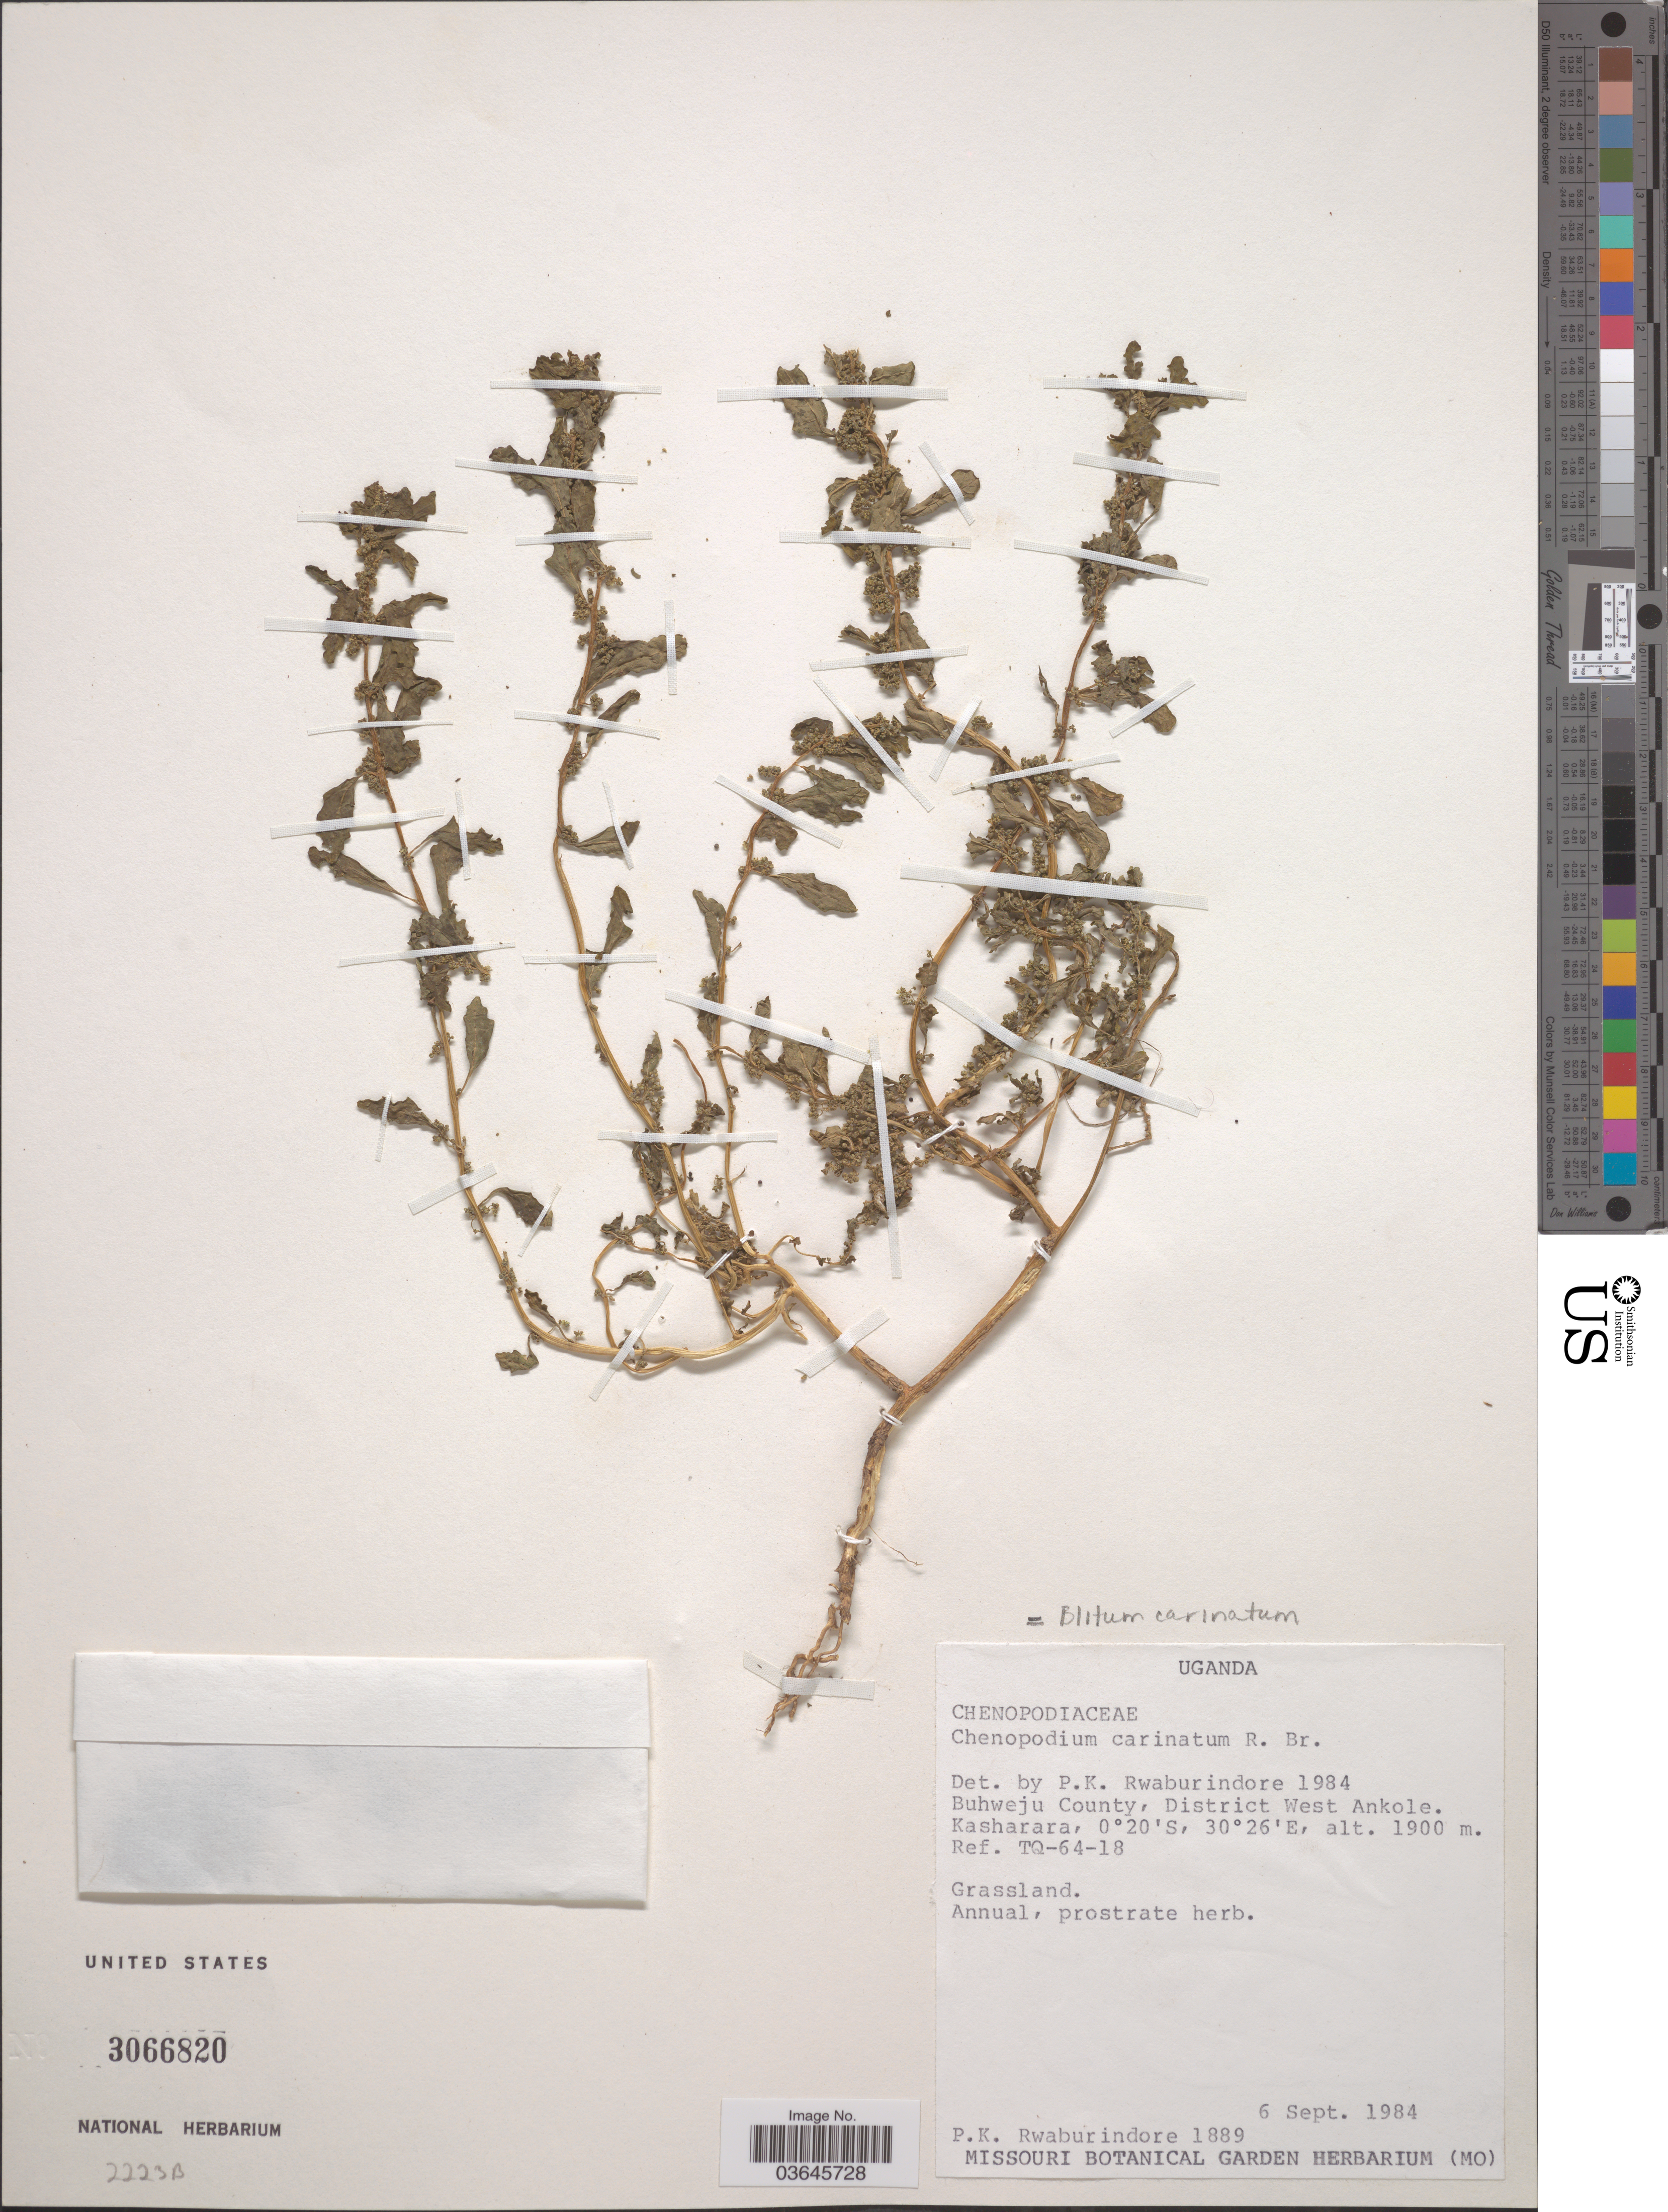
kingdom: Plantae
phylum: Tracheophyta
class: Magnoliopsida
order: Caryophyllales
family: Amaranthaceae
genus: Blitum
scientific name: Blitum carinatum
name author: (R. Br.) C.A. Mey.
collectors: P. Rwaburindore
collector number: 1889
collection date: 1984-09-06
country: Uganda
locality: Buhweju County, District West Ankole. Kasharara. Ref. TQ-64-18.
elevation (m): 1900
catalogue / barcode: US 3066820